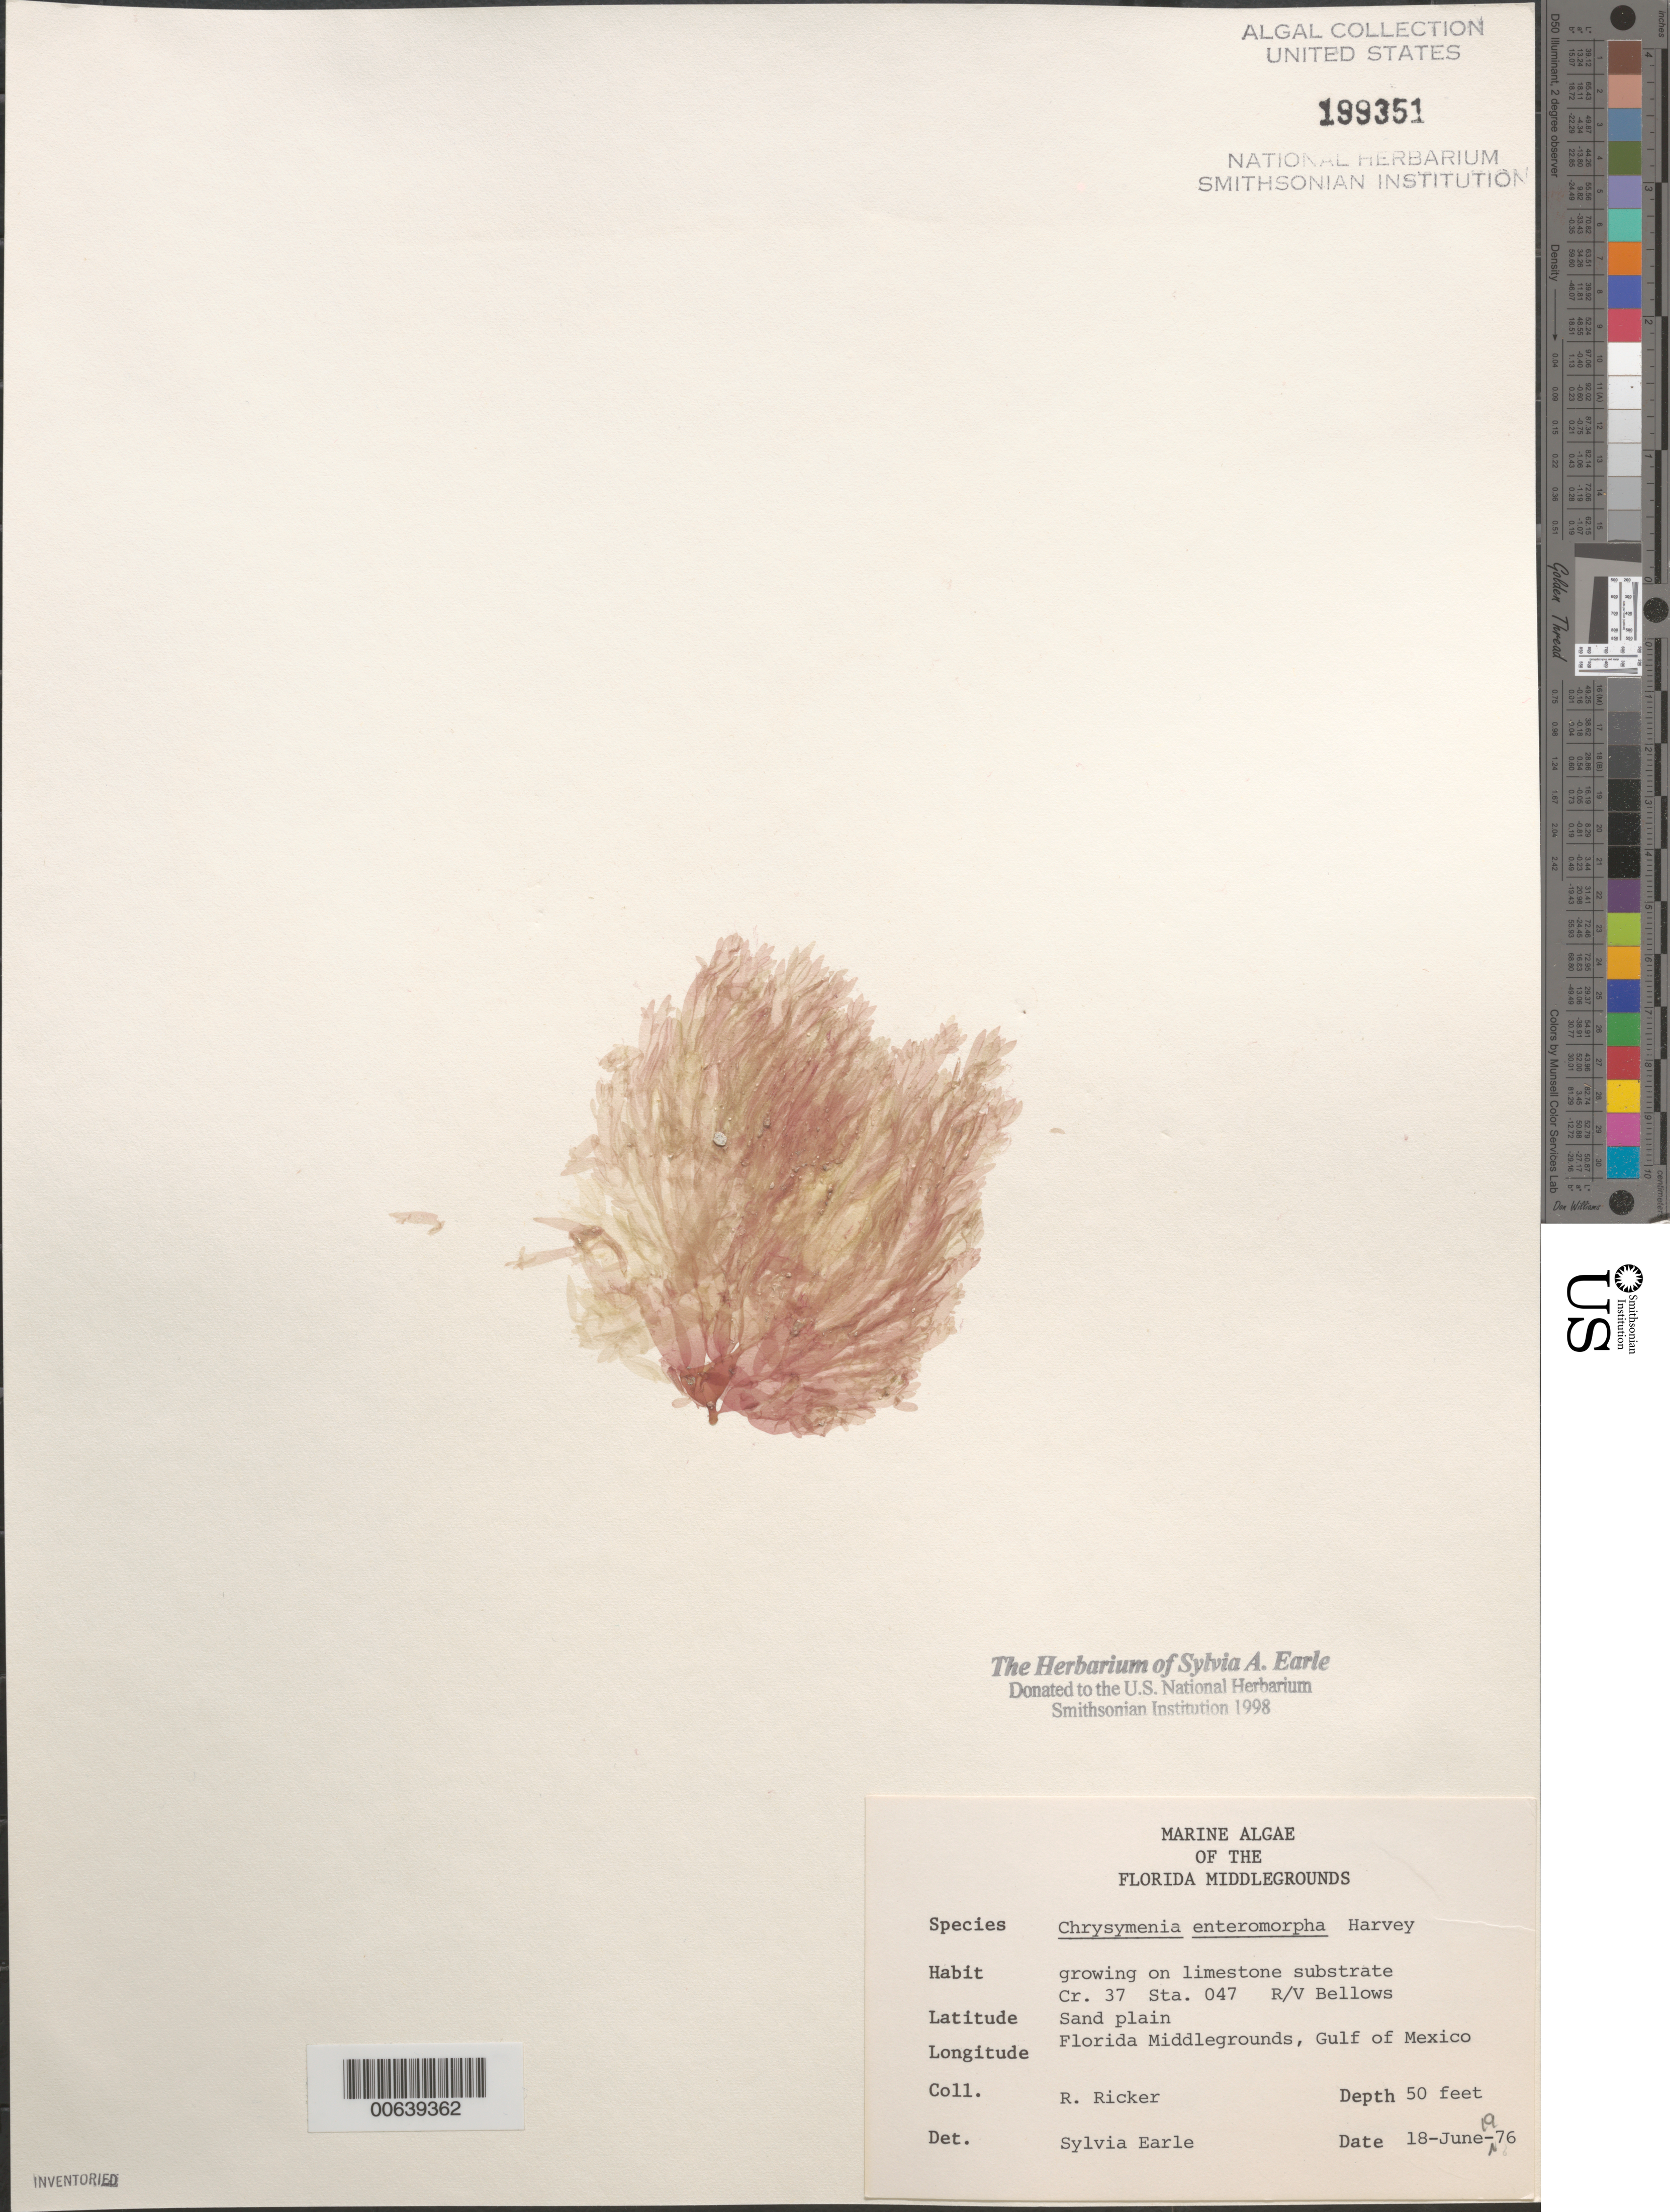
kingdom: Plantae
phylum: Rhodophyta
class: Florideophyceae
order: Rhodymeniales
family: Rhodymeniaceae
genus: Botryocladia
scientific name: Botryocladia enteromorpha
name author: (Harv.) W.E. Schmidt et al. in W.E. Schmidt et al.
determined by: Algae name updating Project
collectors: R. Ricker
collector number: Station 047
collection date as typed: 18 Jun 1976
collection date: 1976-06-18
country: United States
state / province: Florida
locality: Florida Middle Grounds, Gulf of Mexico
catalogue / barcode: US 199351